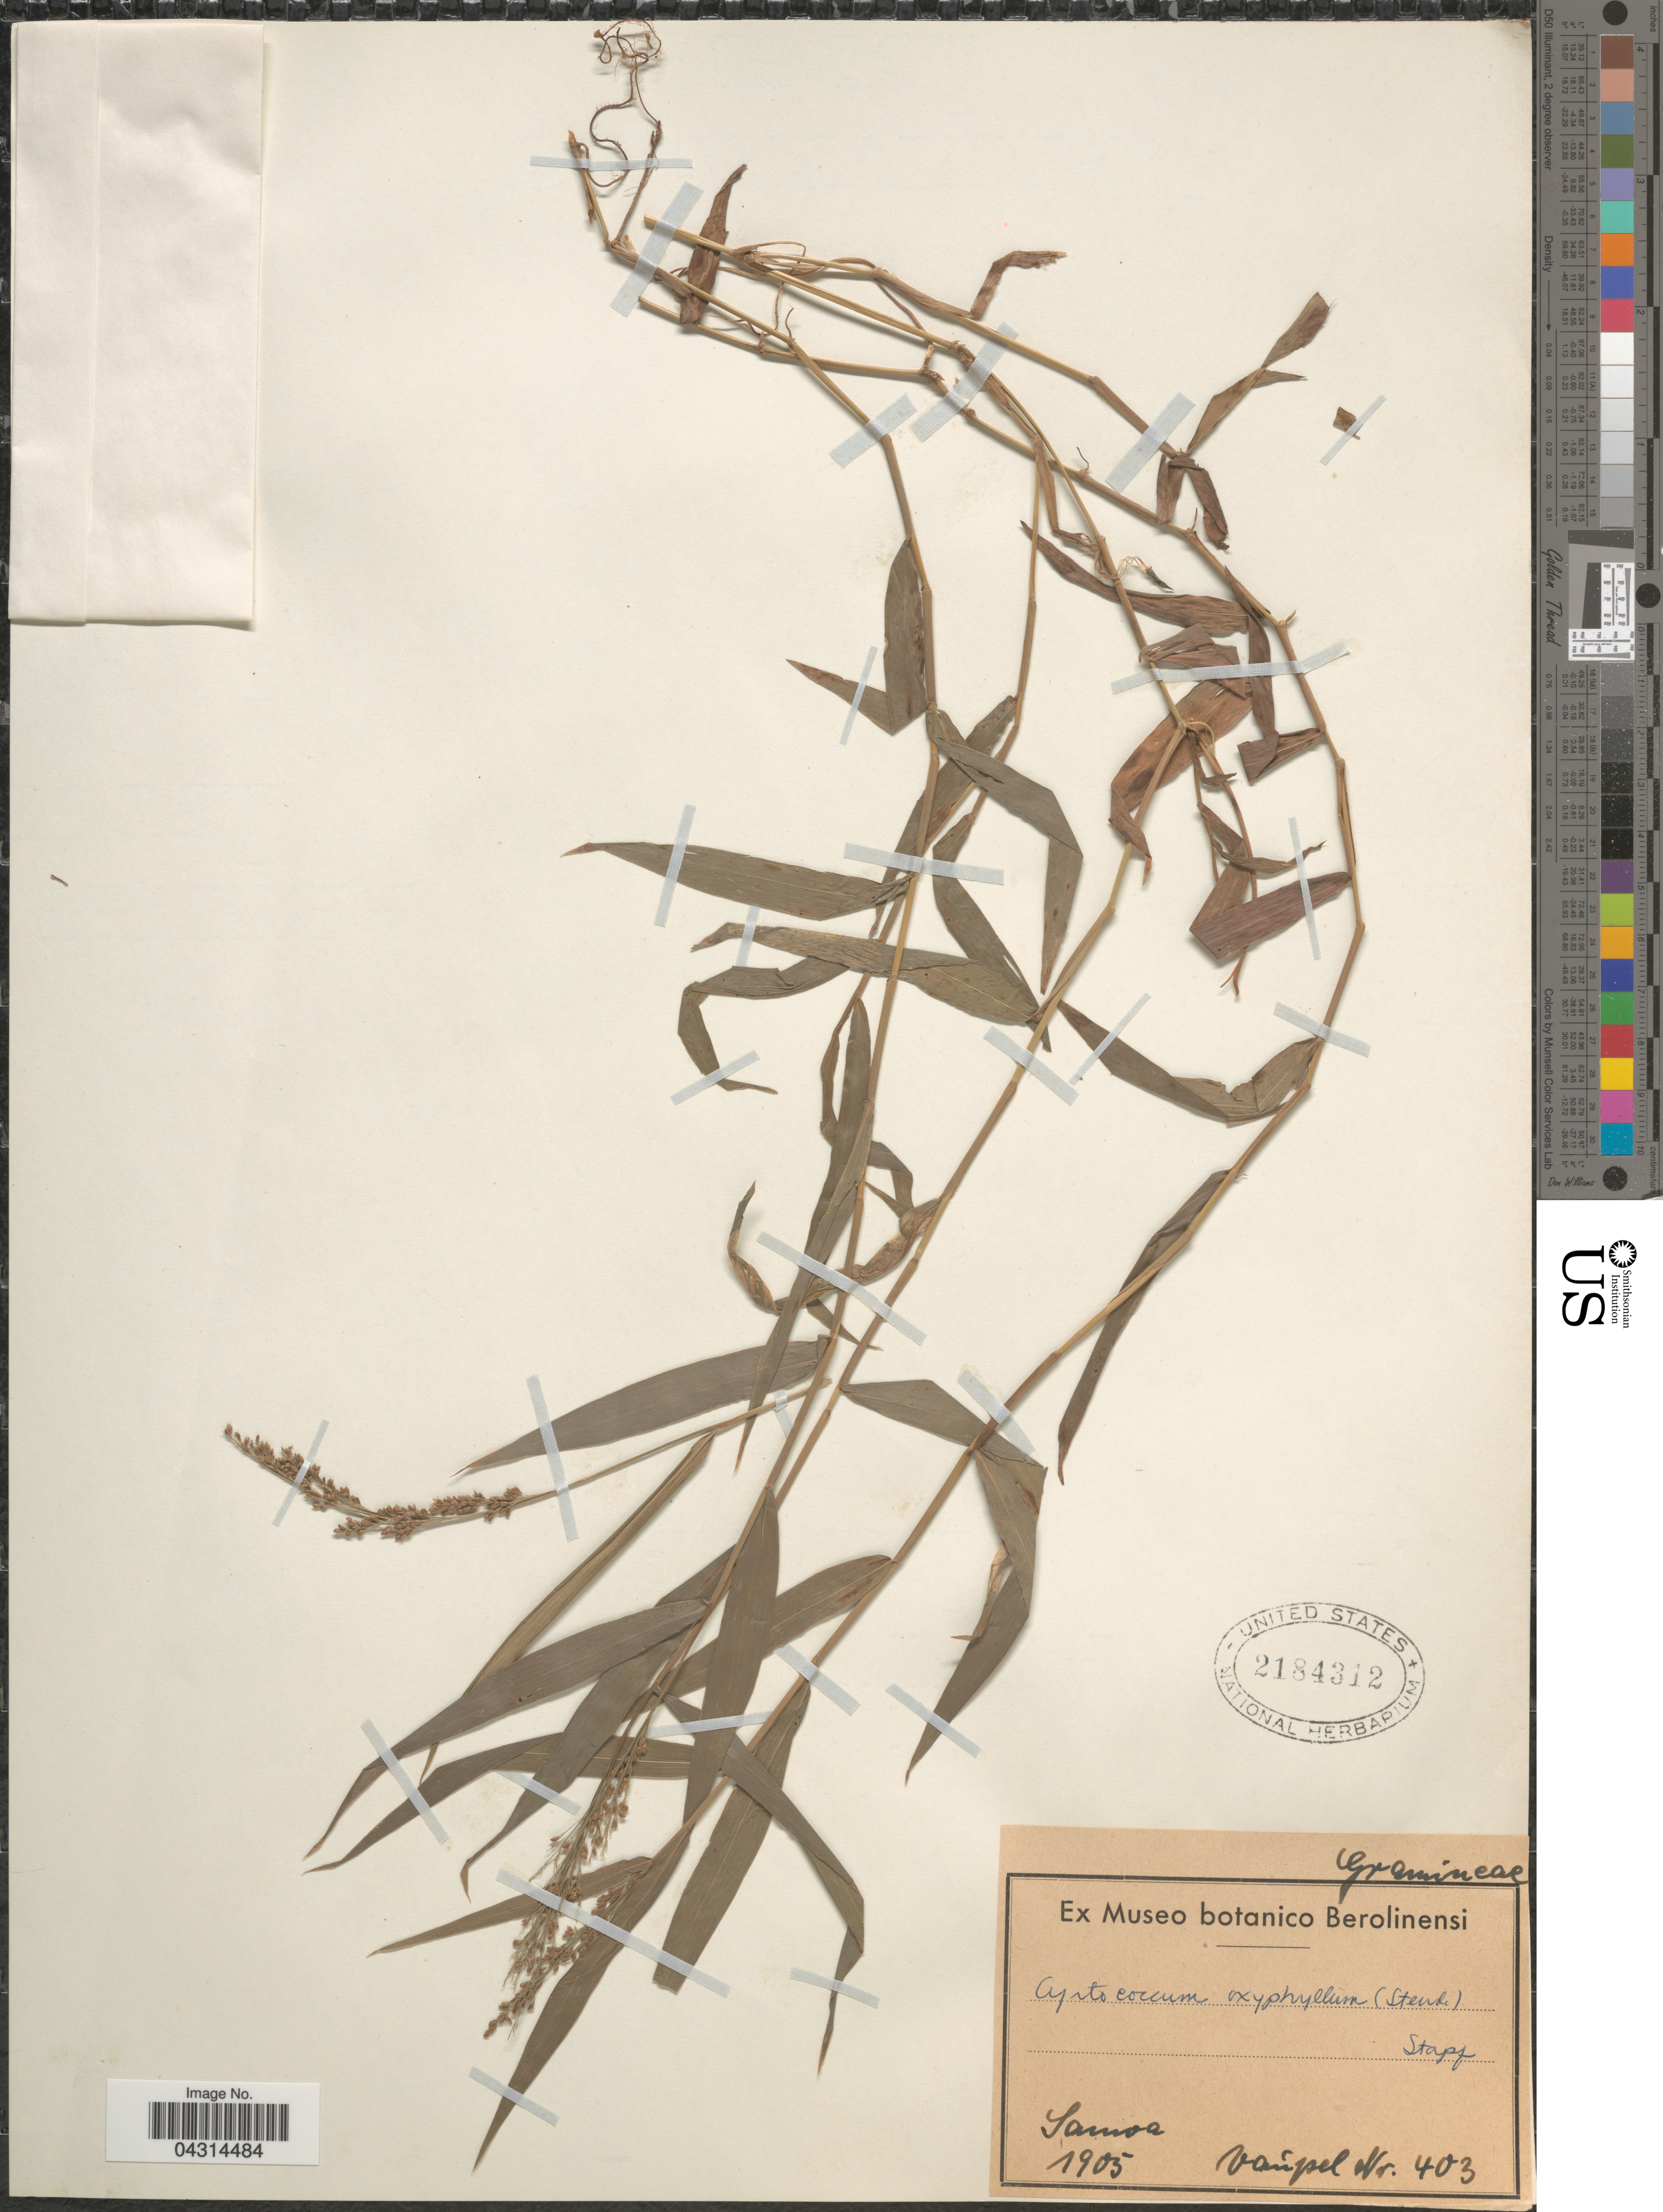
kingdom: Plantae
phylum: Tracheophyta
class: Liliopsida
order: Poales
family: Poaceae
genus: Cyrtococcum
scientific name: Cyrtococcum oxyphyllum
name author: (Steud.) Stapf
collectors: Vaupel, --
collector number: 403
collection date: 1905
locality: Samoa.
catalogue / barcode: US 2184312